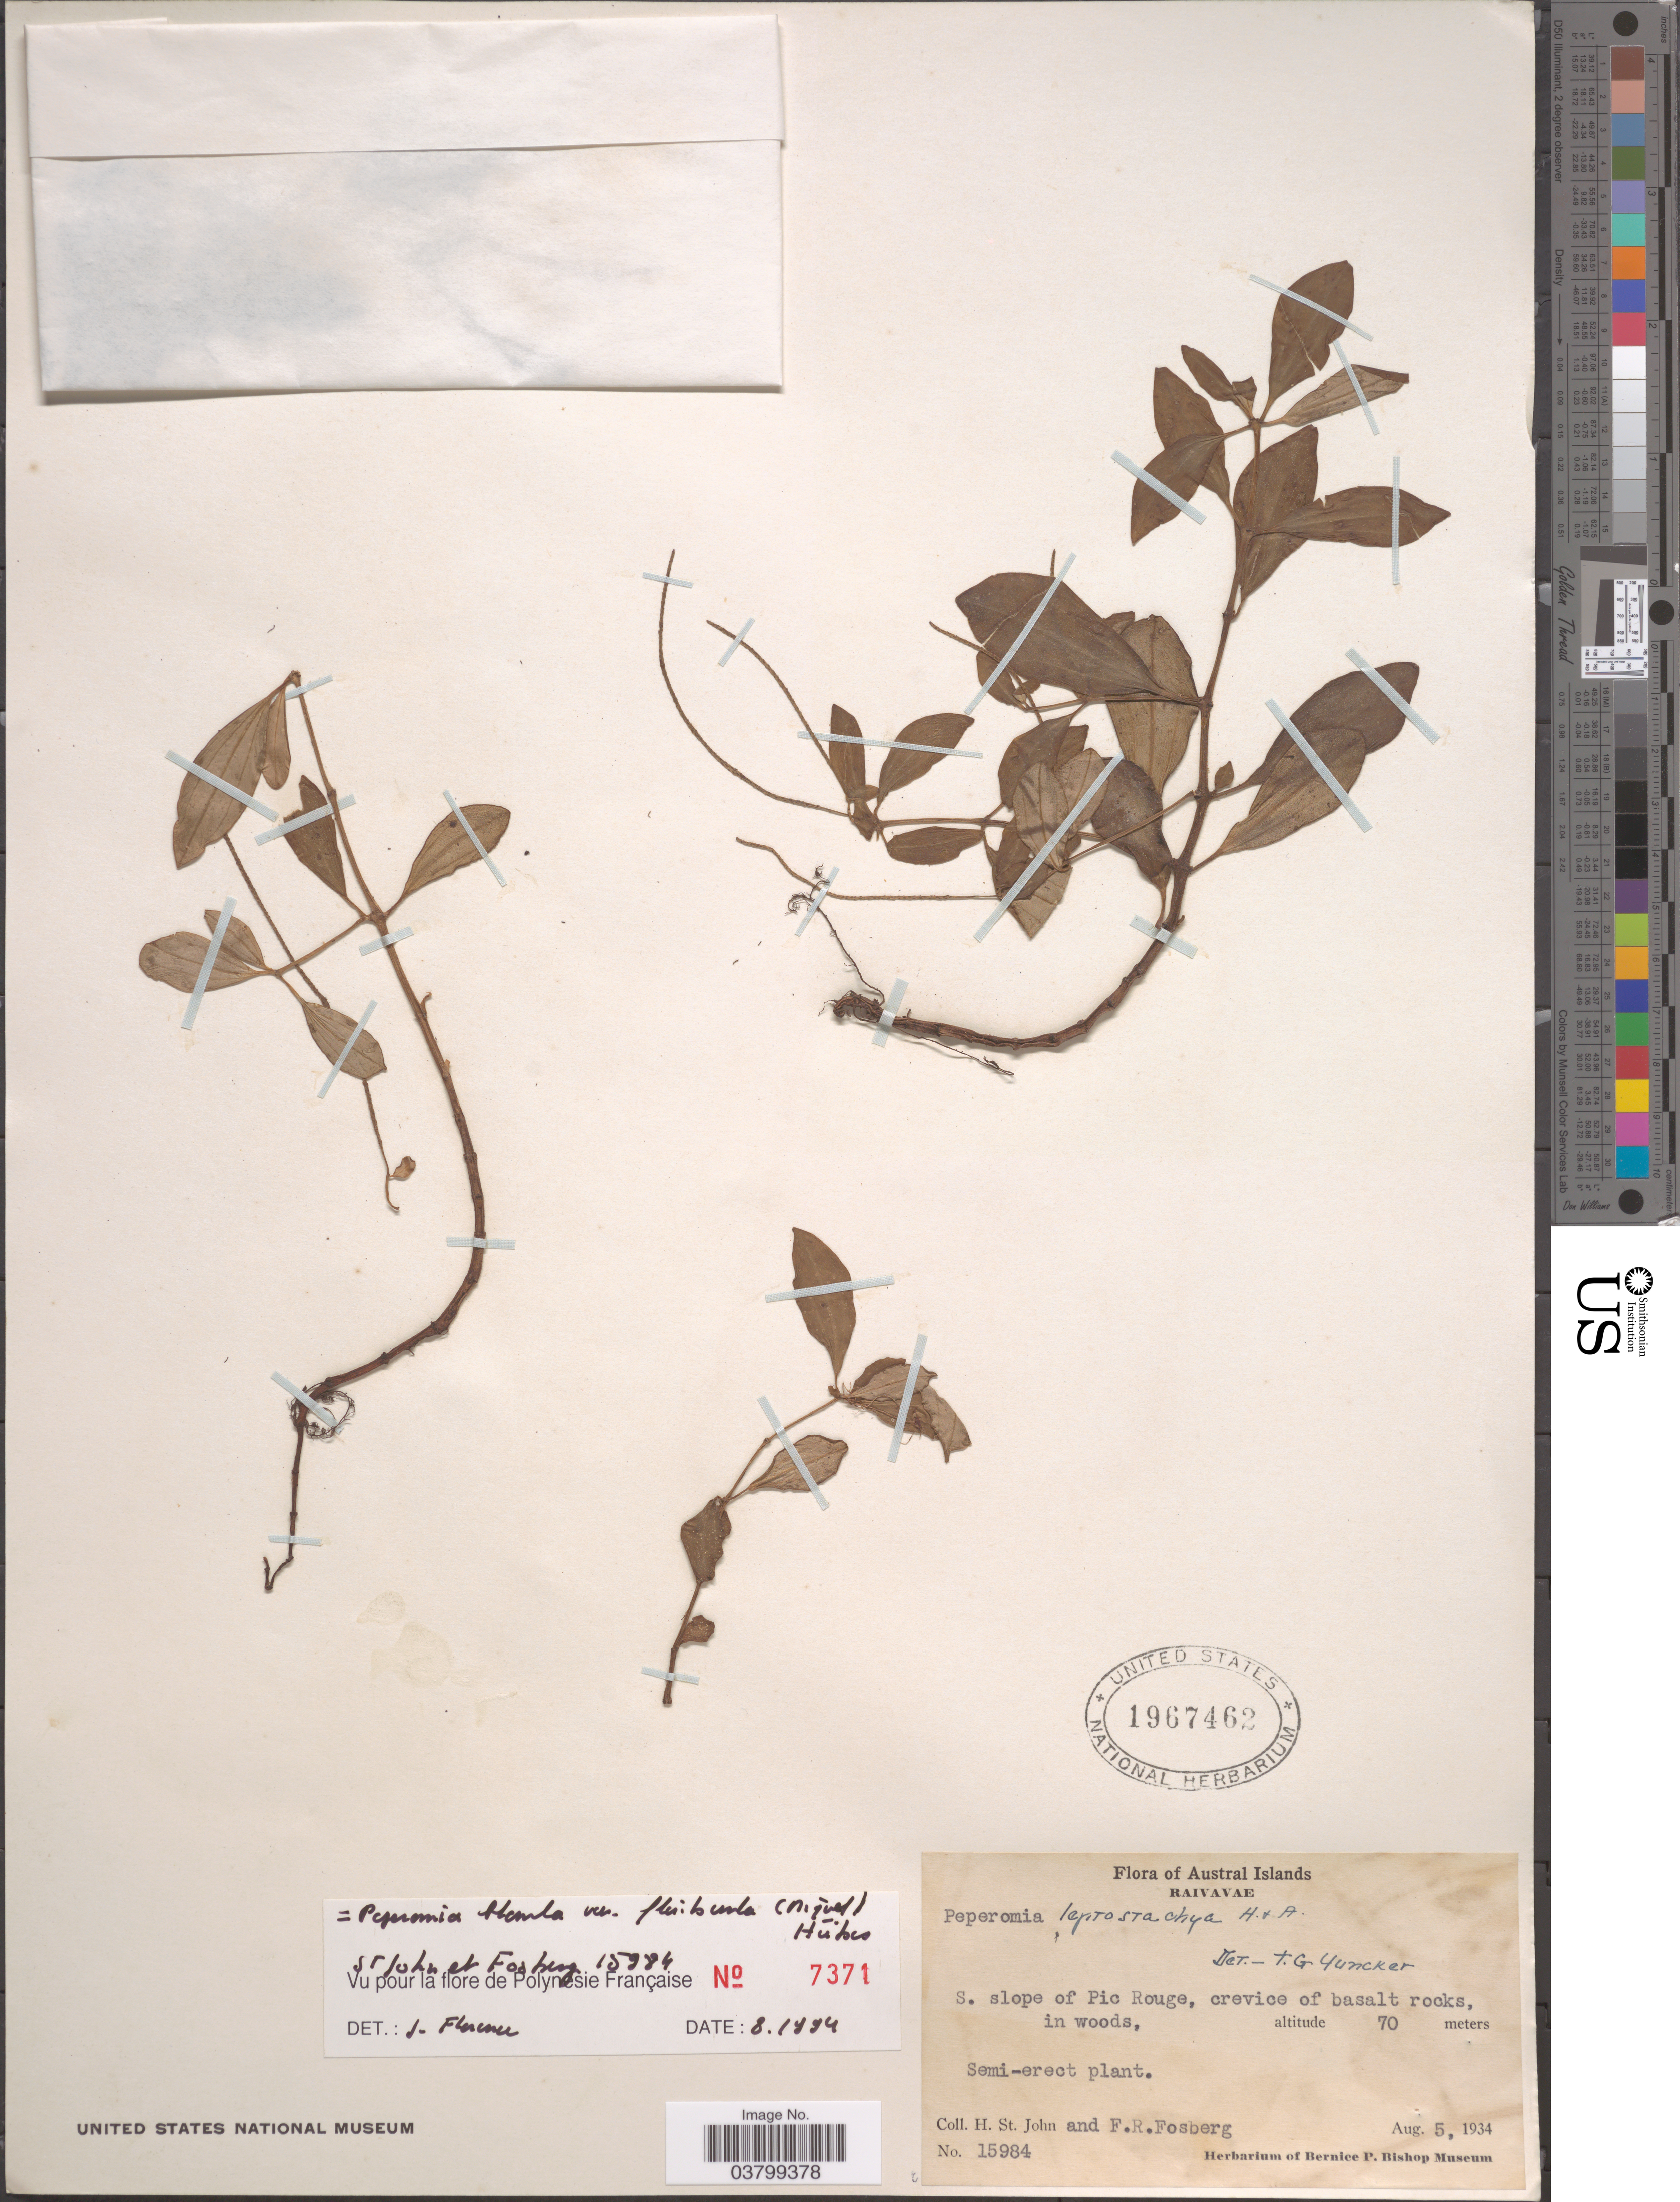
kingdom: Plantae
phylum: Tracheophyta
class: Magnoliopsida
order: Piperales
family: Piperaceae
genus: Peperomia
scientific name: Peperomia leptostachya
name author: Hook. & Arn.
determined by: Wagner, W. L., (BOT), Smithsonian Institution - National Museum of Natural History (UNITED STATES)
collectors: H. St. John & F. R. Fosberg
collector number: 15984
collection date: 1934-08-05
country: French Polynesia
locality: Austral Islands. Raivavae. S. slope of Pic Rouge, crevice of basalt rocks.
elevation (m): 70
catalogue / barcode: US 1967462